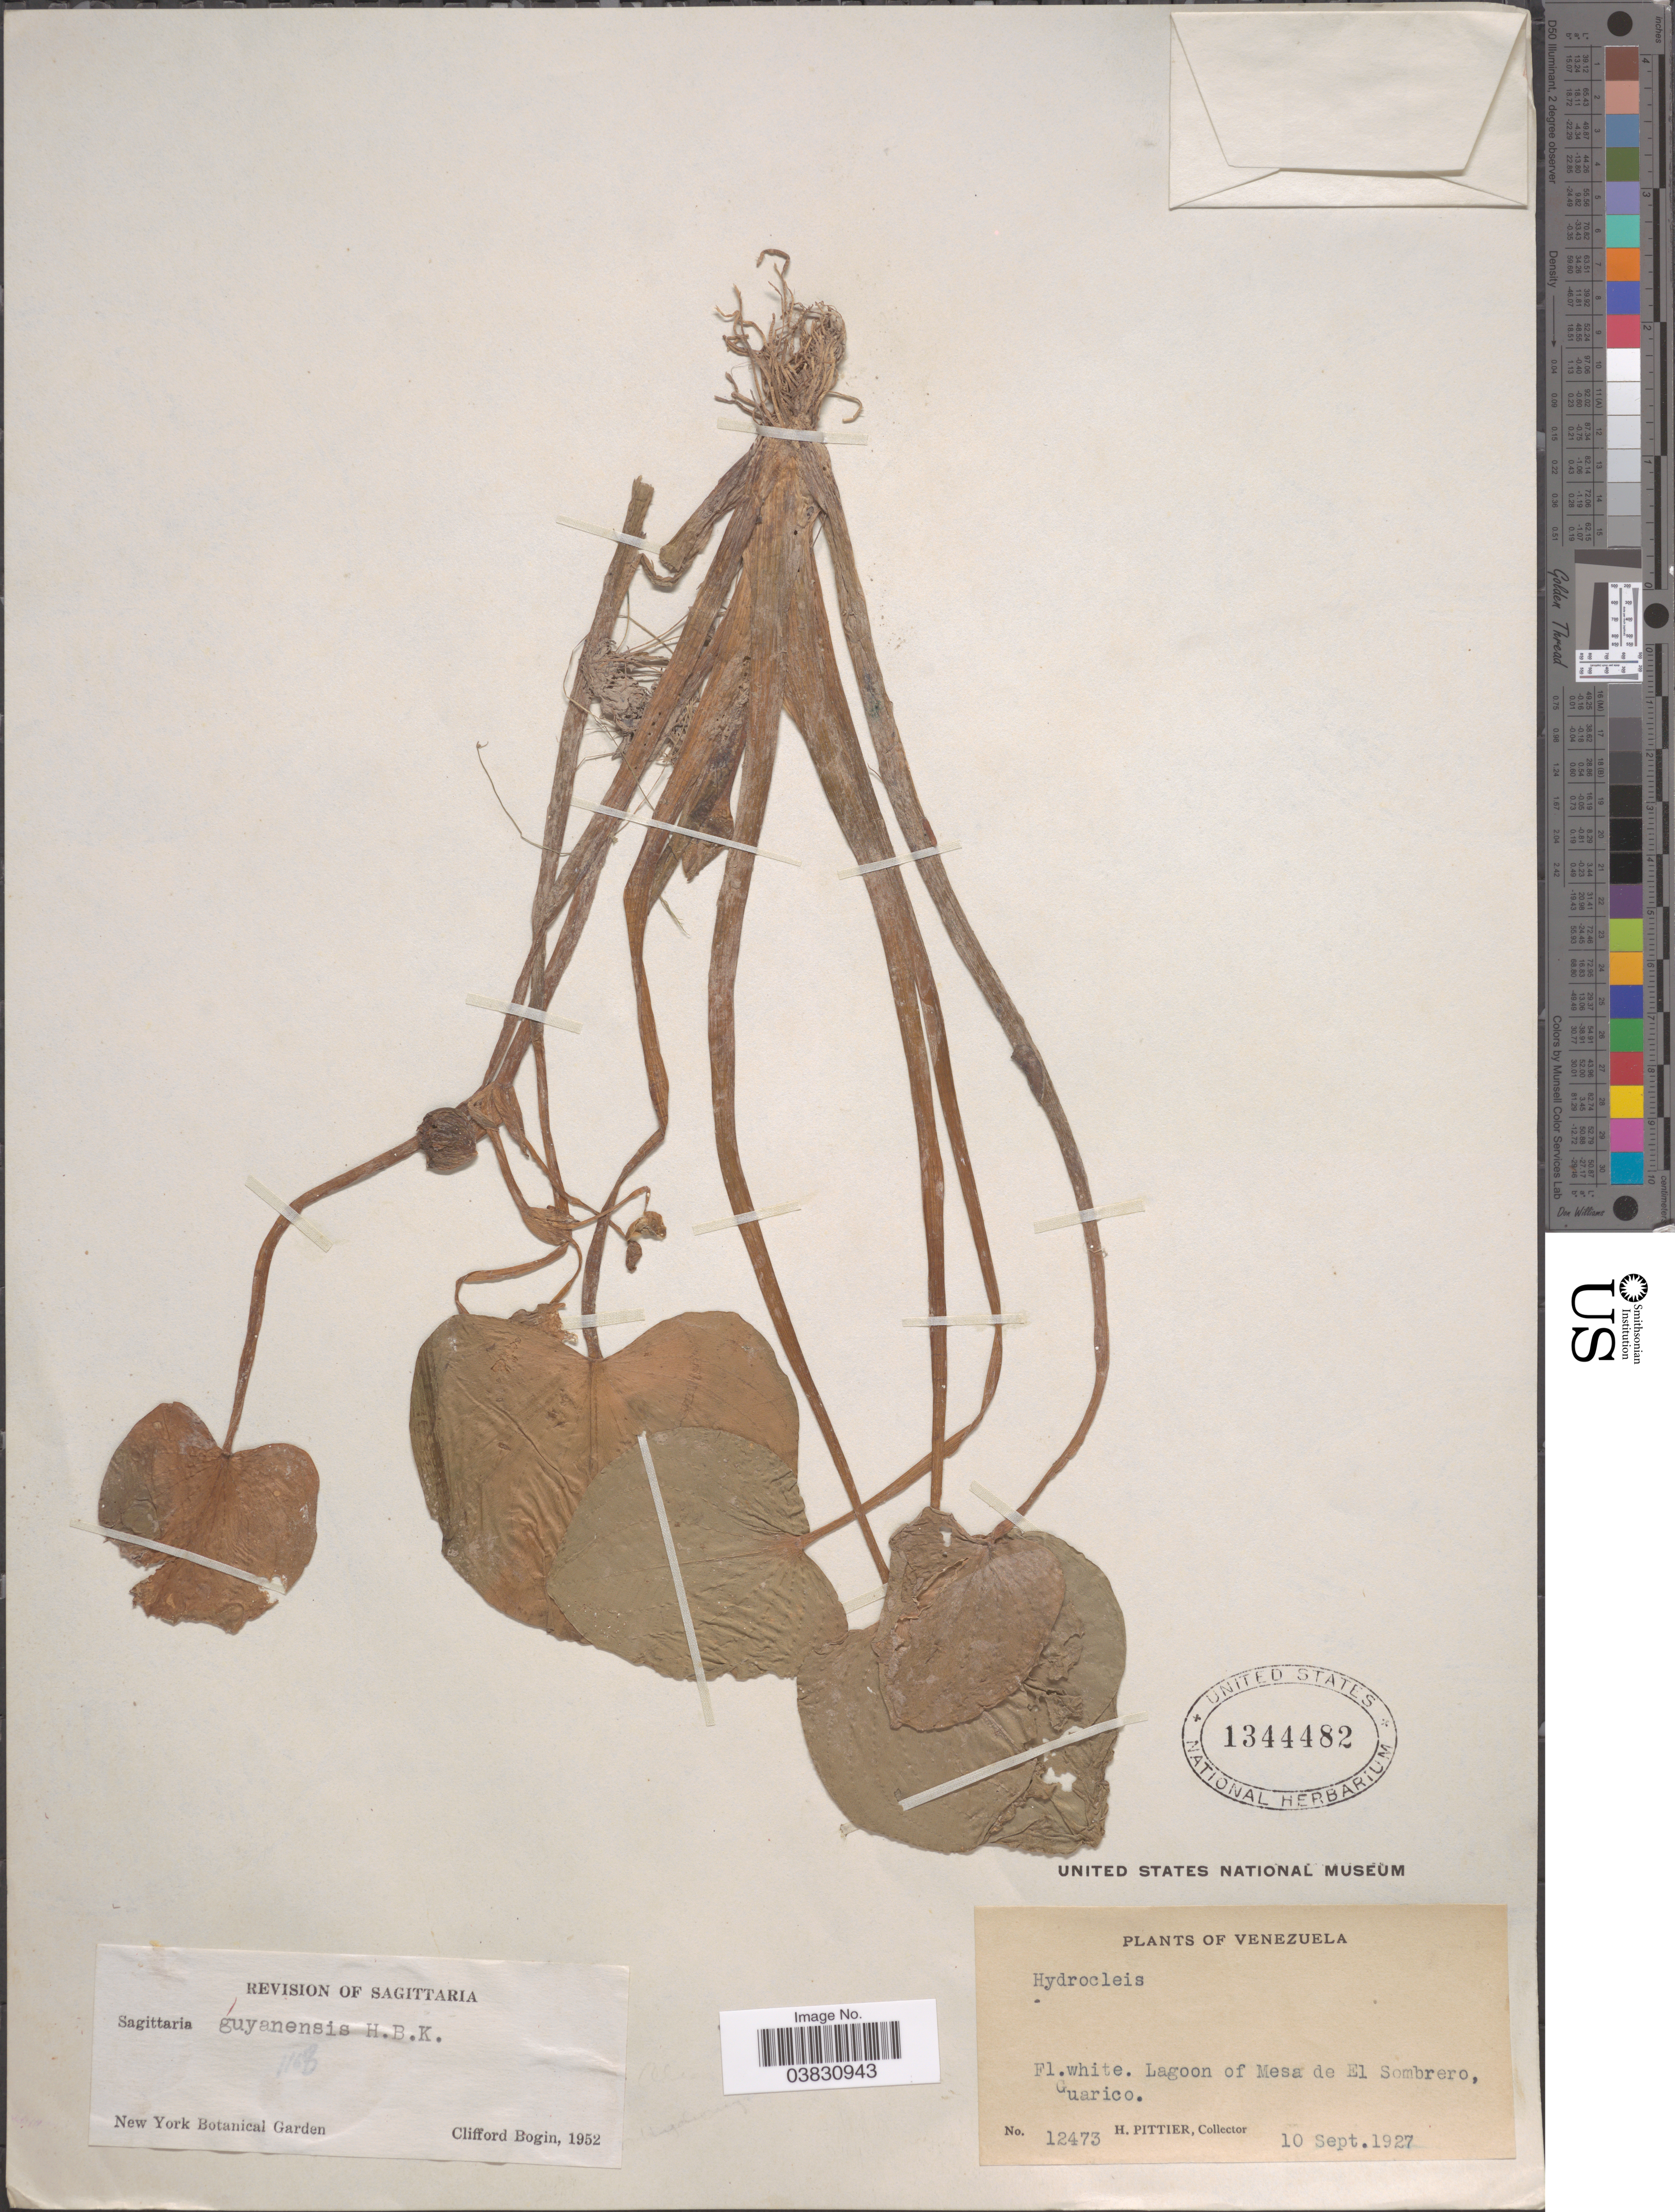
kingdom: Plantae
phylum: Tracheophyta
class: Liliopsida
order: Alismatales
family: Alismataceae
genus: Sagittaria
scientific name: Sagittaria guayanensis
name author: Kunth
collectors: H. F. Pittier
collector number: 12473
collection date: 1927-09-10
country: Venezuela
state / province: Guarico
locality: Lagoon of Mesa de El Sombrero.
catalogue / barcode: US 1344482